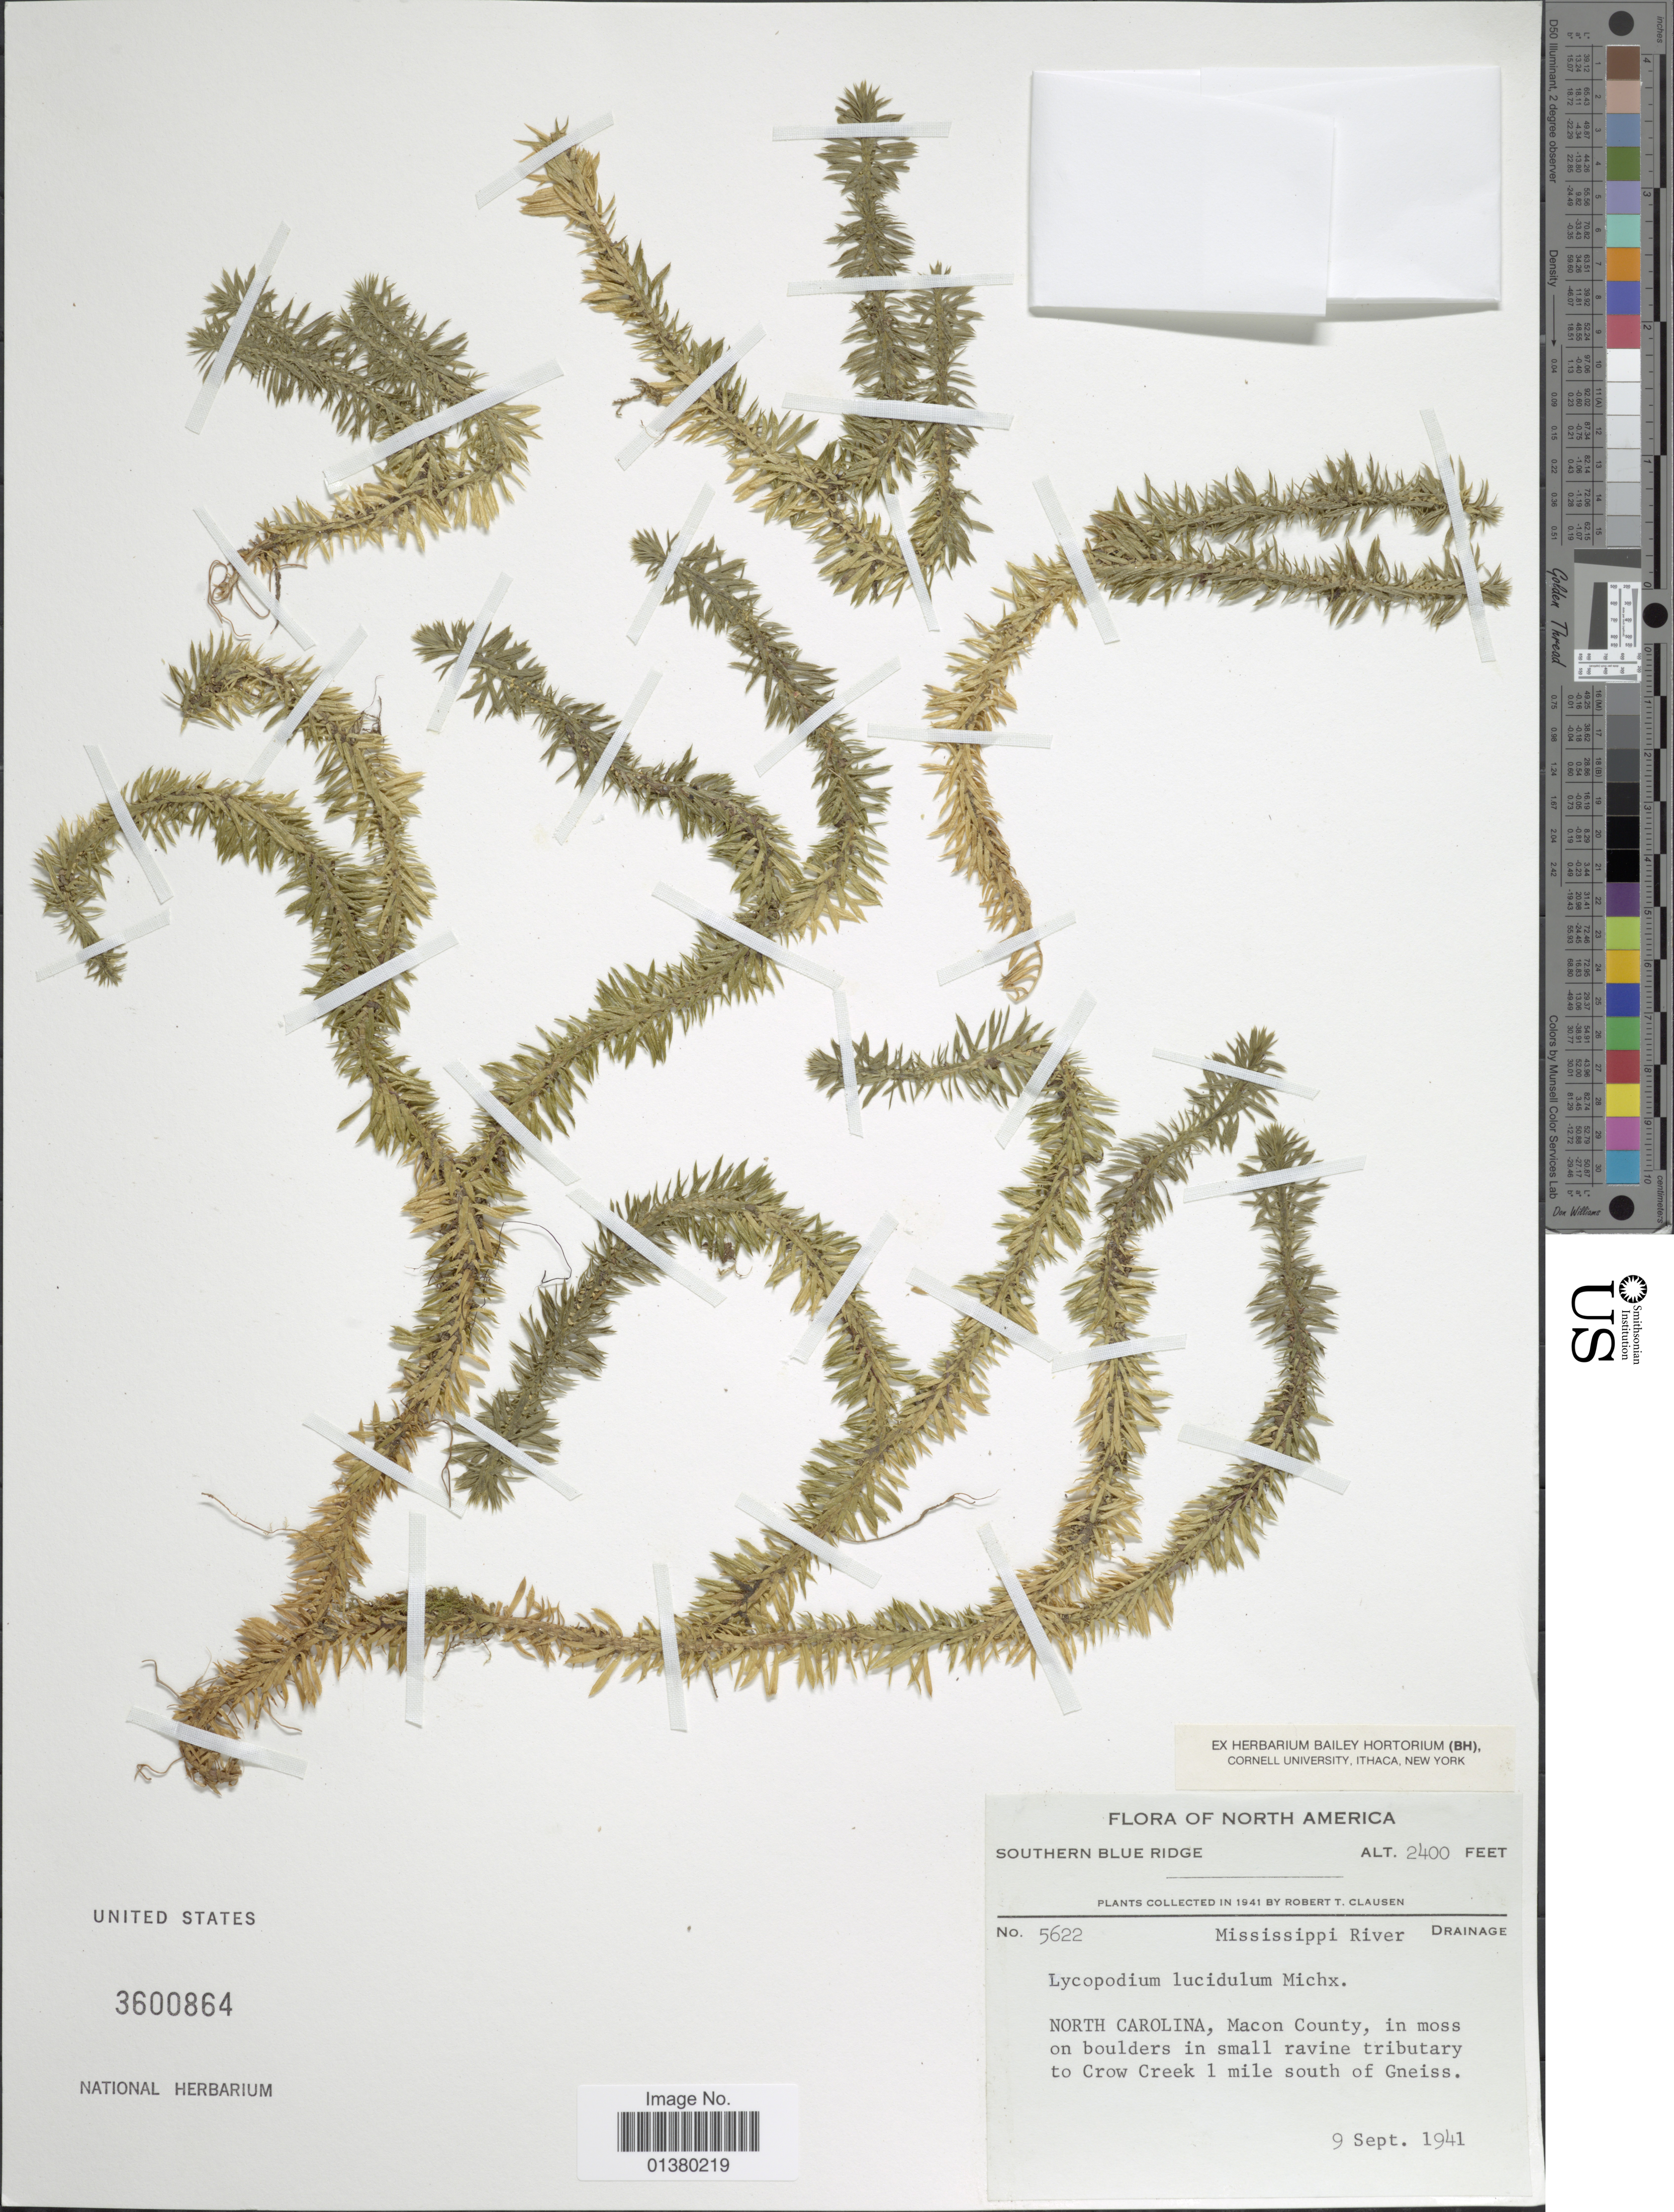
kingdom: Plantae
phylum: Tracheophyta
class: Lycopodiopsida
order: Lycopodiales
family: Lycopodiaceae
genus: Huperzia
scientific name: Huperzia lucidula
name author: (Michx.) Trevis.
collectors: R. T. Clausen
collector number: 5622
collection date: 1941-09-09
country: United States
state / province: North Carolina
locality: North America, Macon County, in moss on boulders in small ravine tributary to Crow Creek 1 mile south of Gneiss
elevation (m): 732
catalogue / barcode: US 3600864